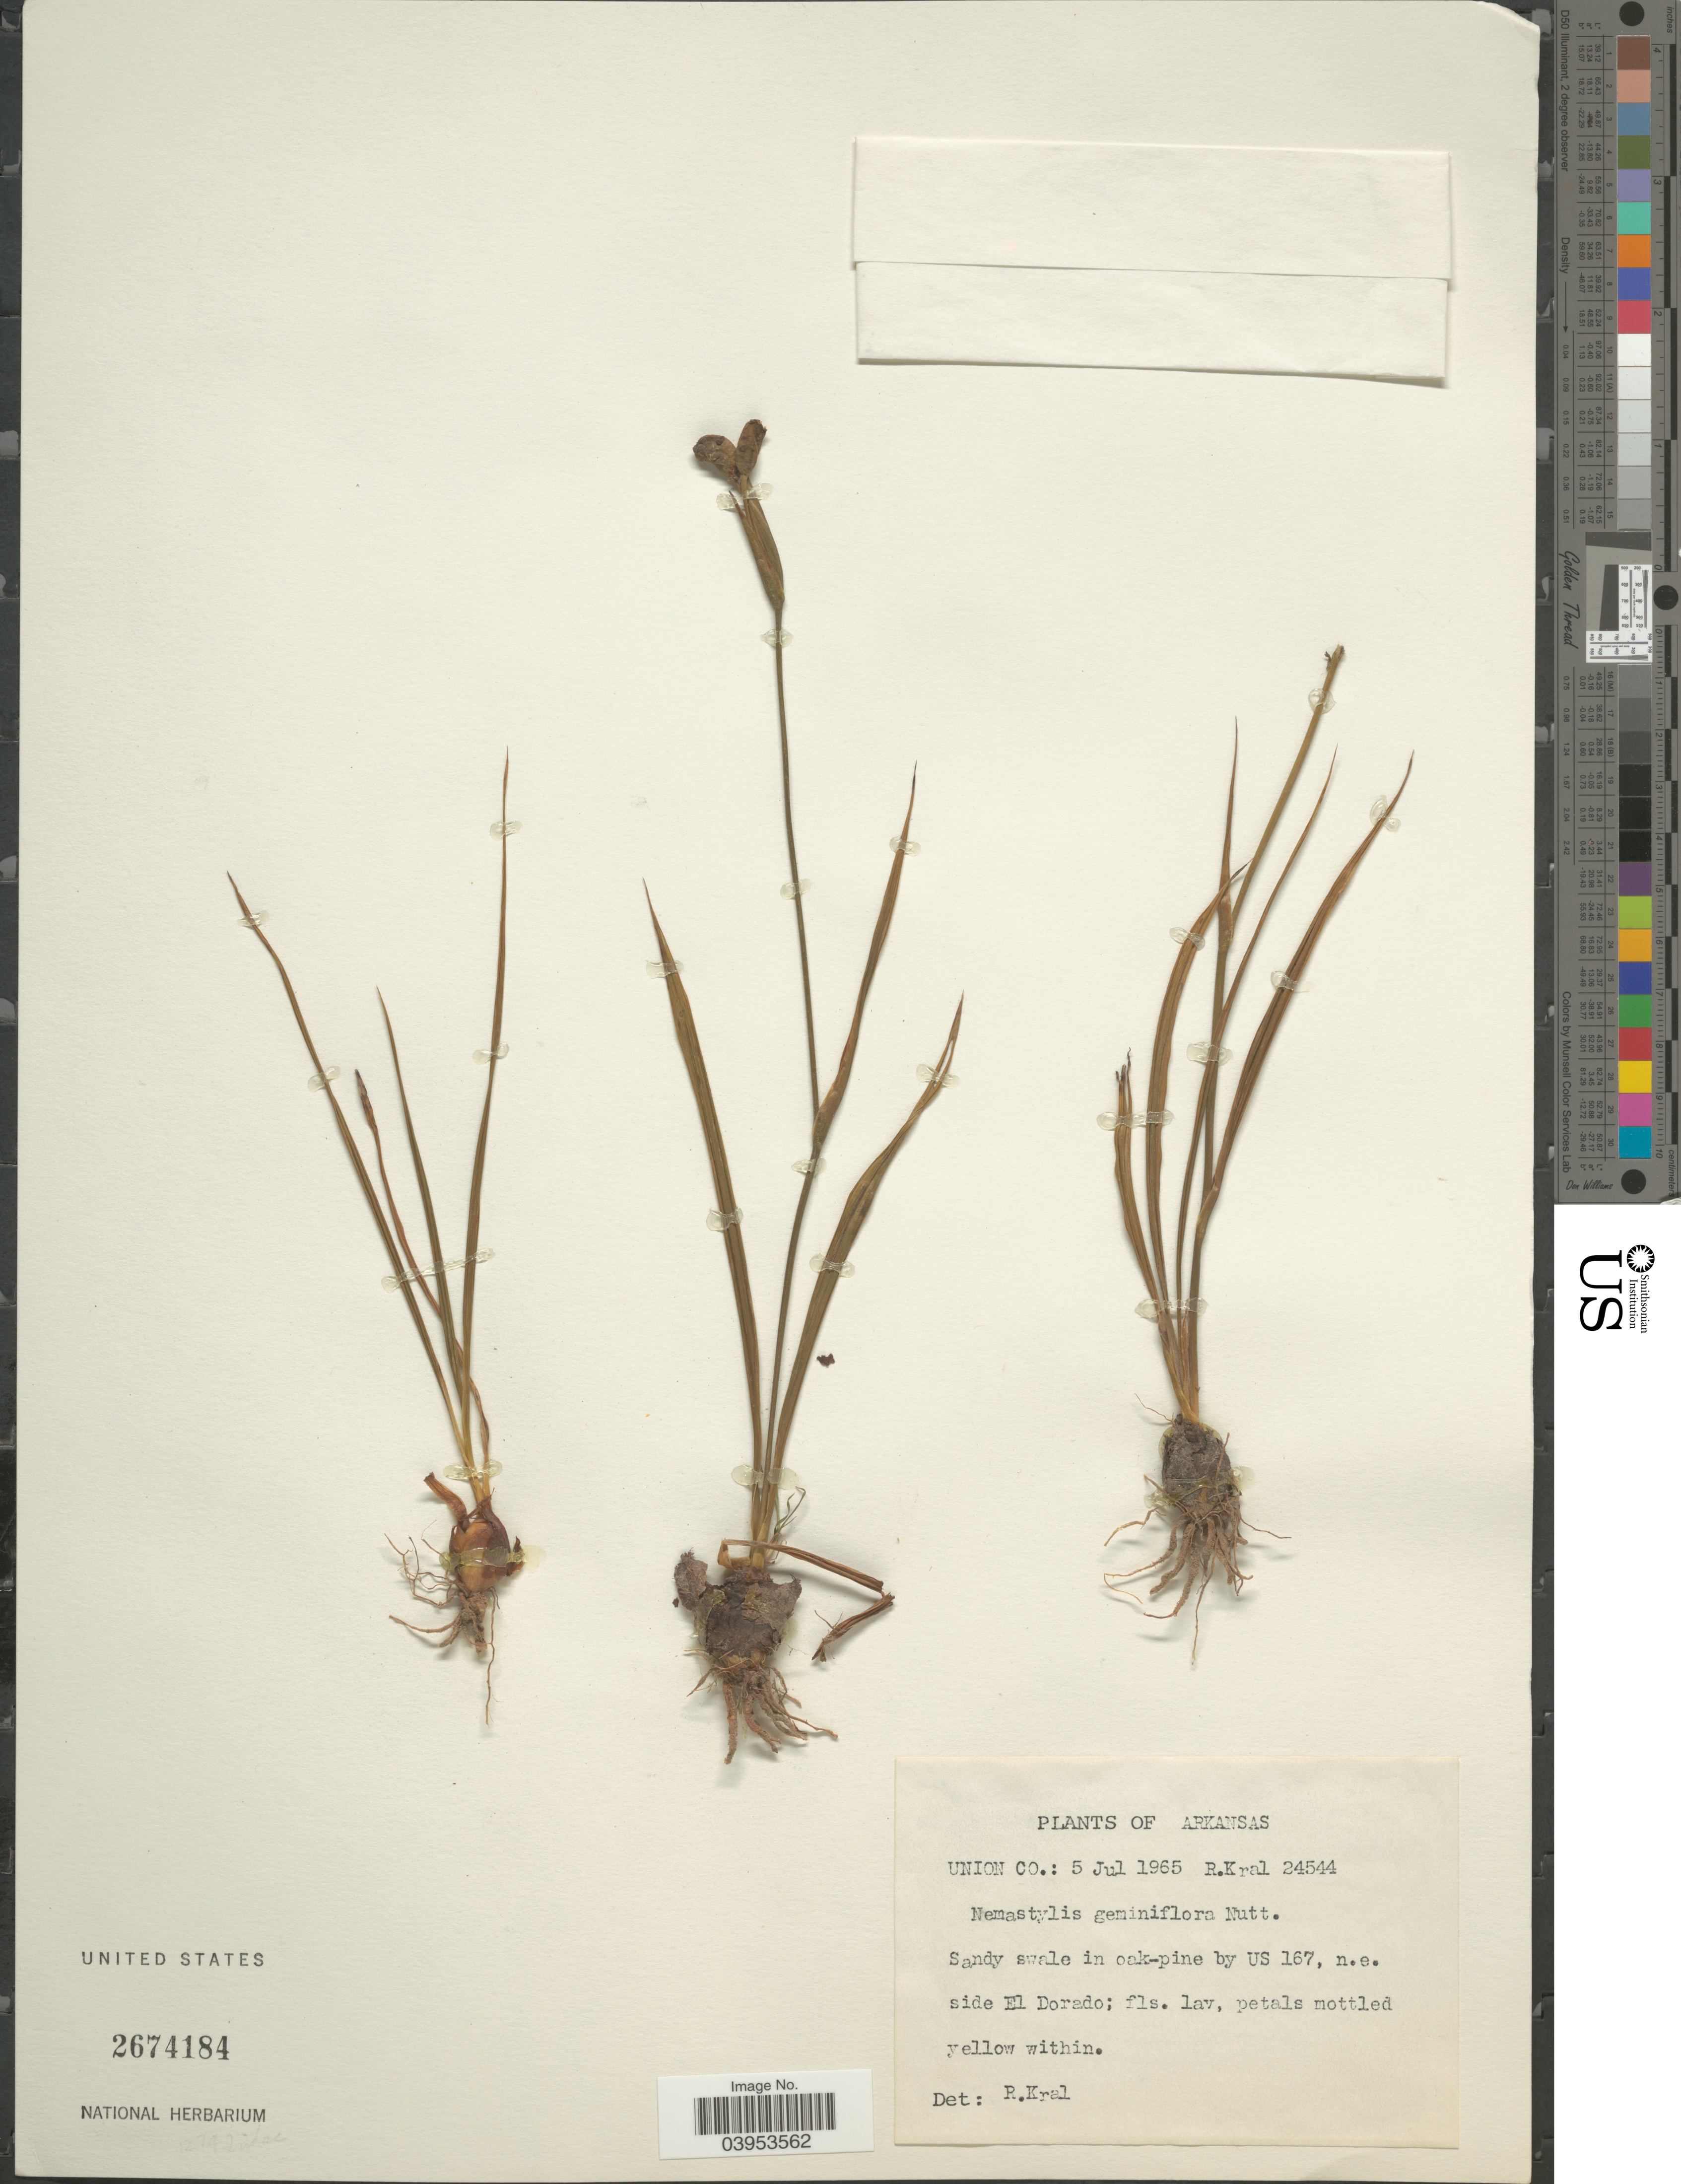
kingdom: Plantae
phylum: Tracheophyta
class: Liliopsida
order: Asparagales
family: Iridaceae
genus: Nemastylis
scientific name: Nemastylis geminiflora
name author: Nutt.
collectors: R. Kral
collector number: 24544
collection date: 1965-07-05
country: United States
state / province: Arkansas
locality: Union Co. By US 167, n.e. side El Dorado.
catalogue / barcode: US 2674184